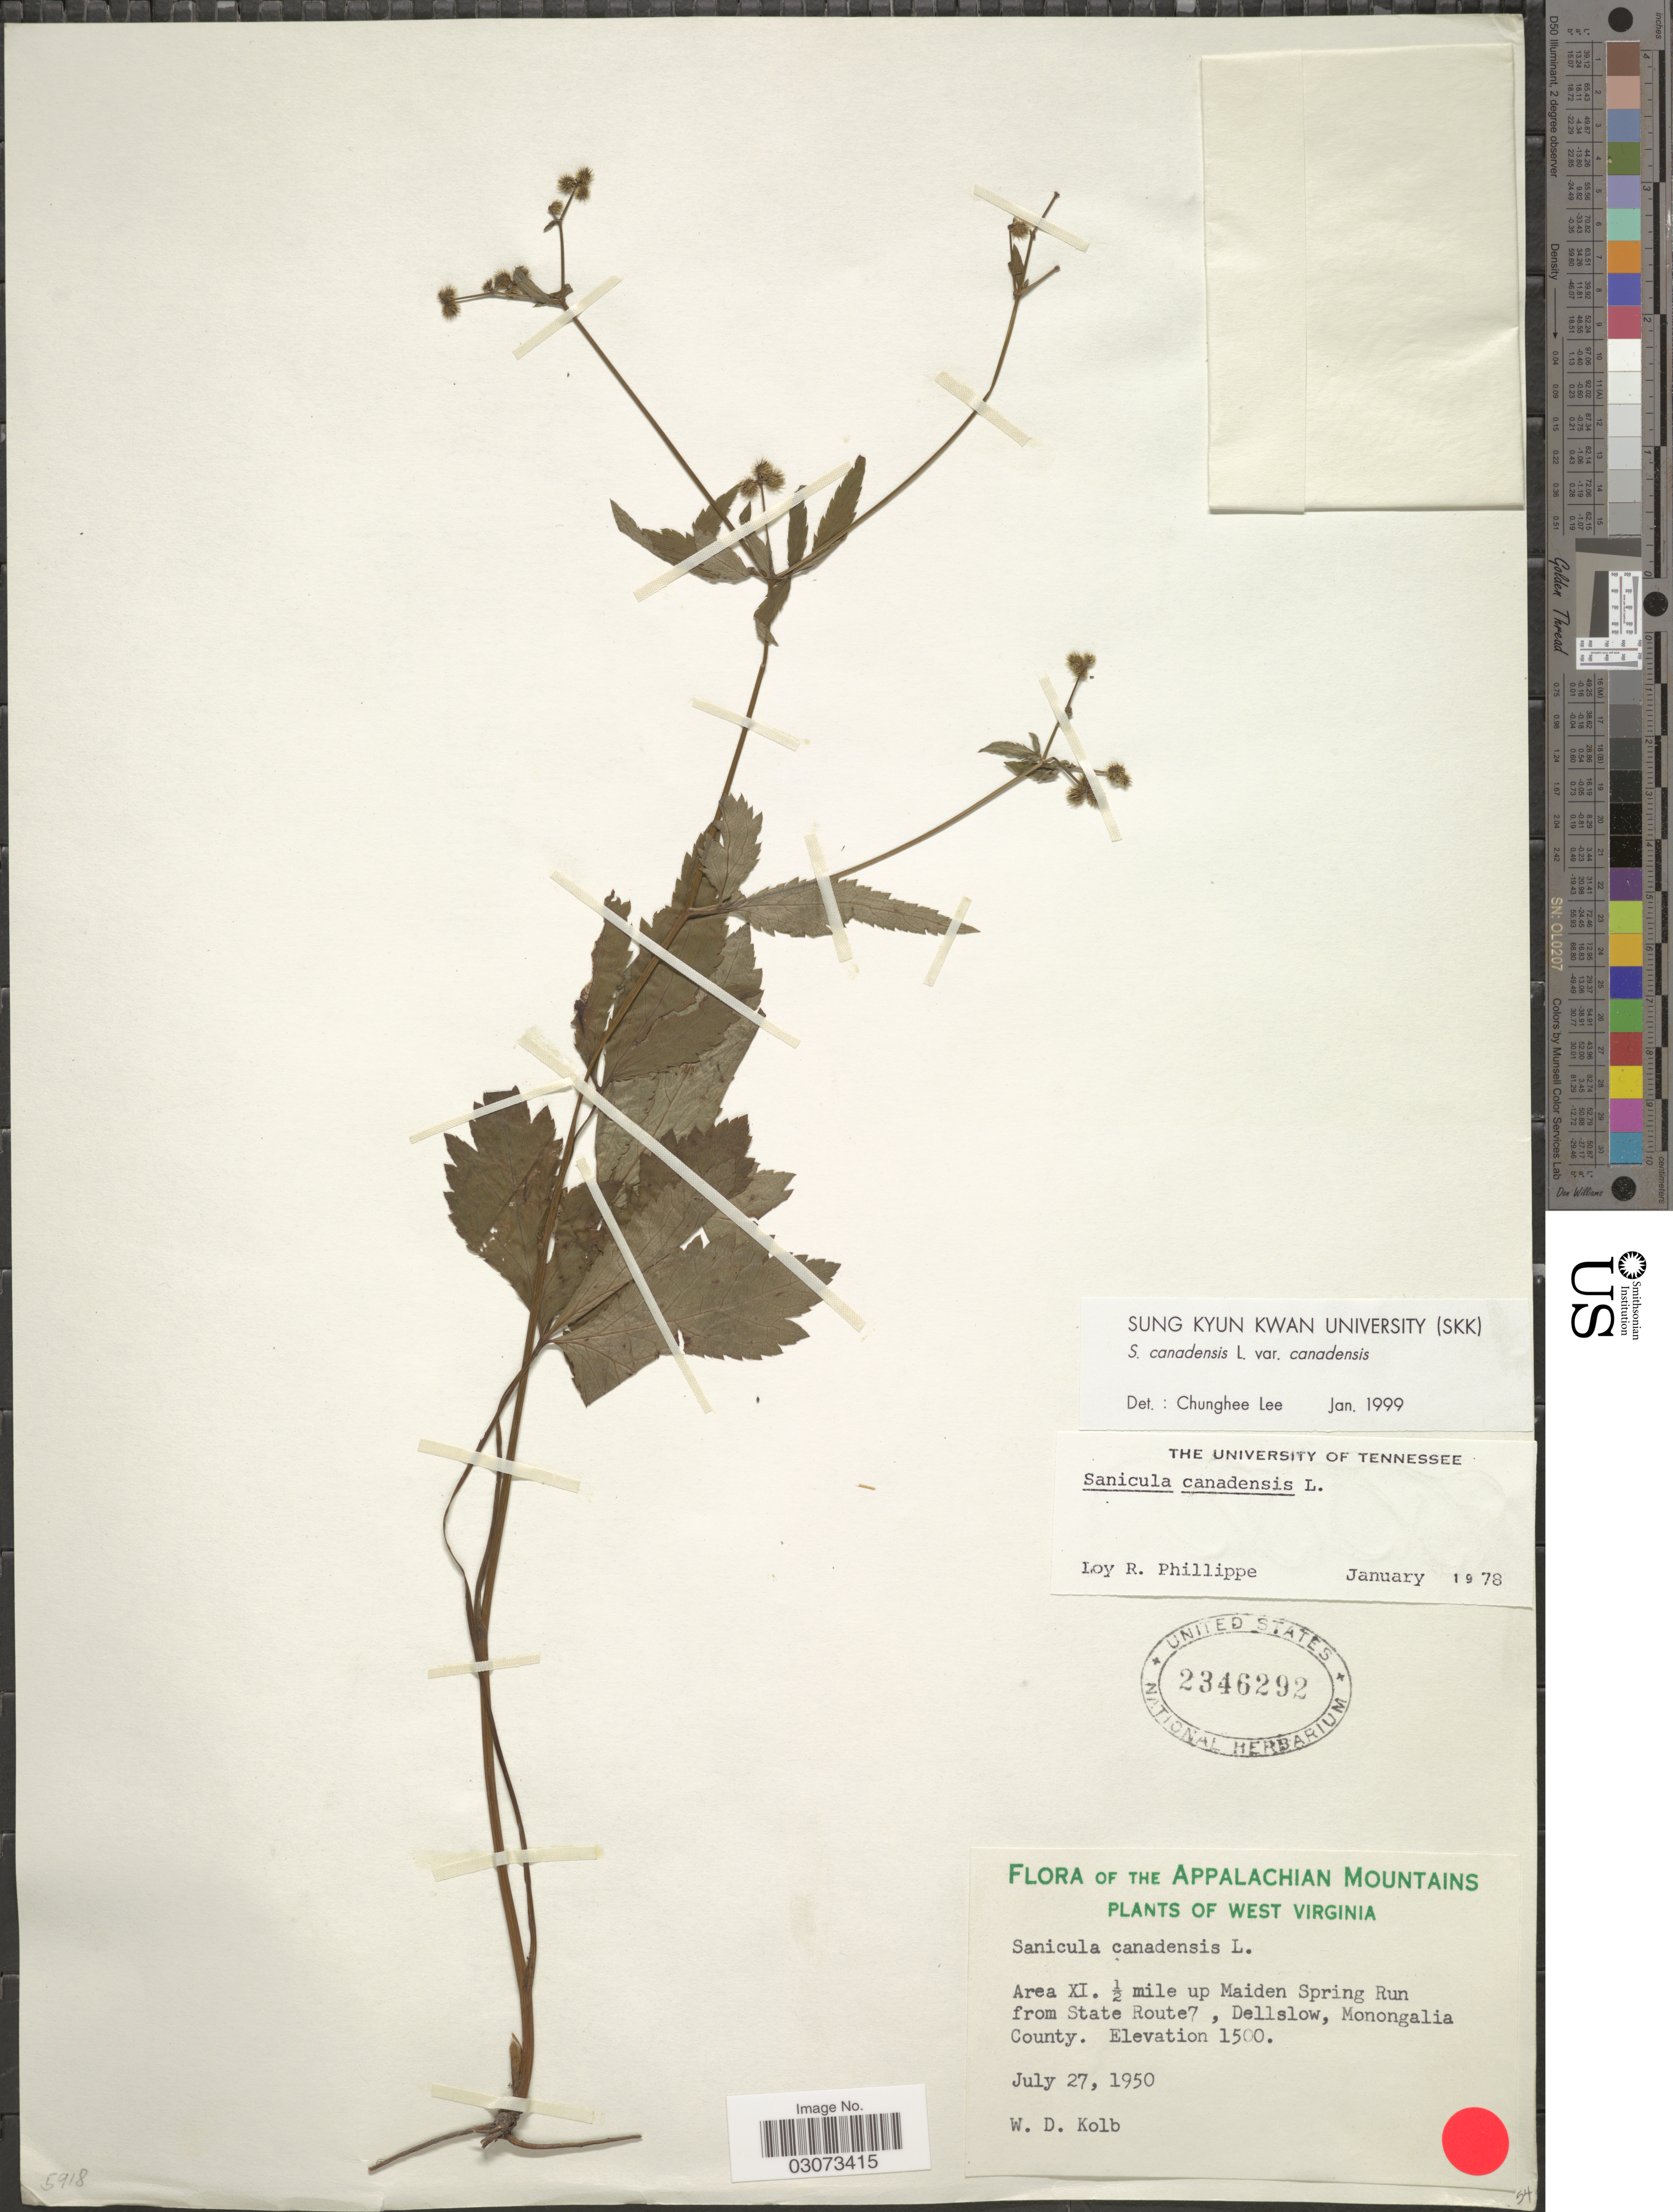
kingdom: Plantae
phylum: Tracheophyta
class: Magnoliopsida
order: Apiales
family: Apiaceae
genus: Sanicula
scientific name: Sanicula canadensis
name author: L.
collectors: W. Kolb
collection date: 1950-07-27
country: United States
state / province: West Virginia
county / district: Monongalia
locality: Appalachian Mountains. Area XI. ½ mile up Maiden Spring Run from State Route7, Dellslow, Monongalia County.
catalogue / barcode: US 2346292